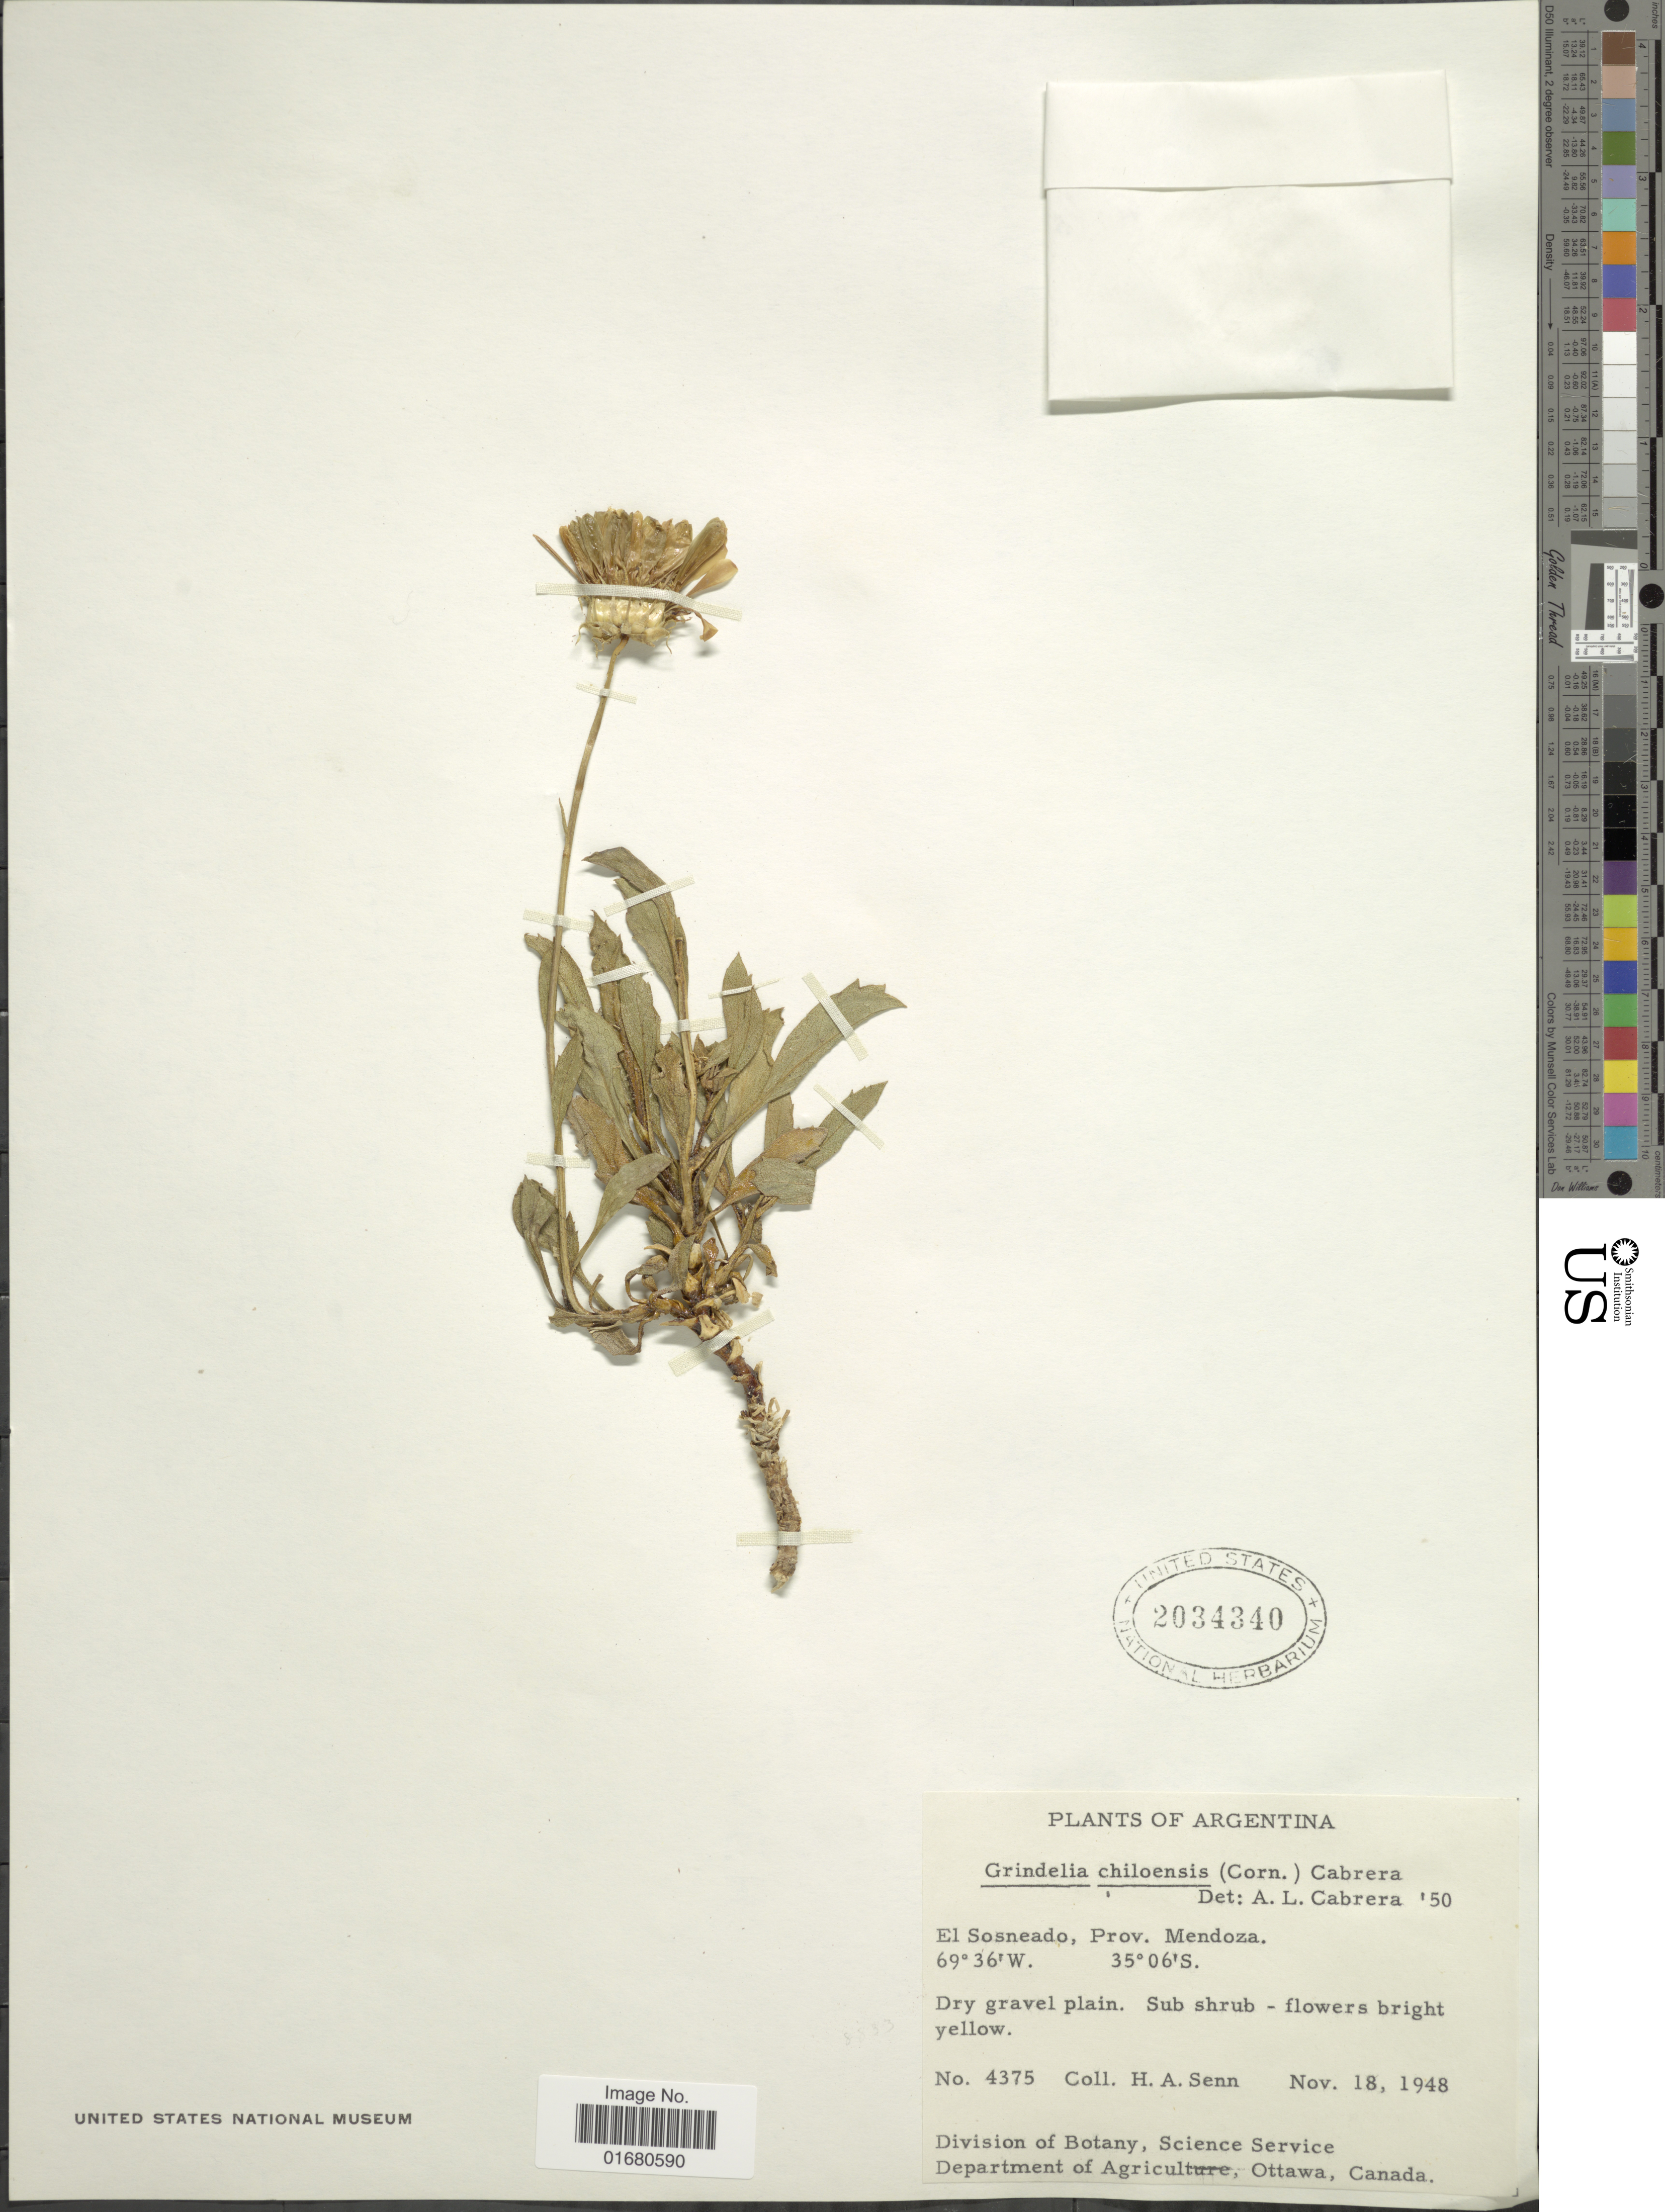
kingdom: Plantae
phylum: Tracheophyta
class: Magnoliopsida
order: Asterales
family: Asteraceae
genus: Grindelia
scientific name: Grindelia chiloensis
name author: (Cornel.) Cabrera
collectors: H. Senn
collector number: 4375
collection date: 1948-11-18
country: Argentina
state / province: Mendoza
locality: El Sosneado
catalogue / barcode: US 2034340